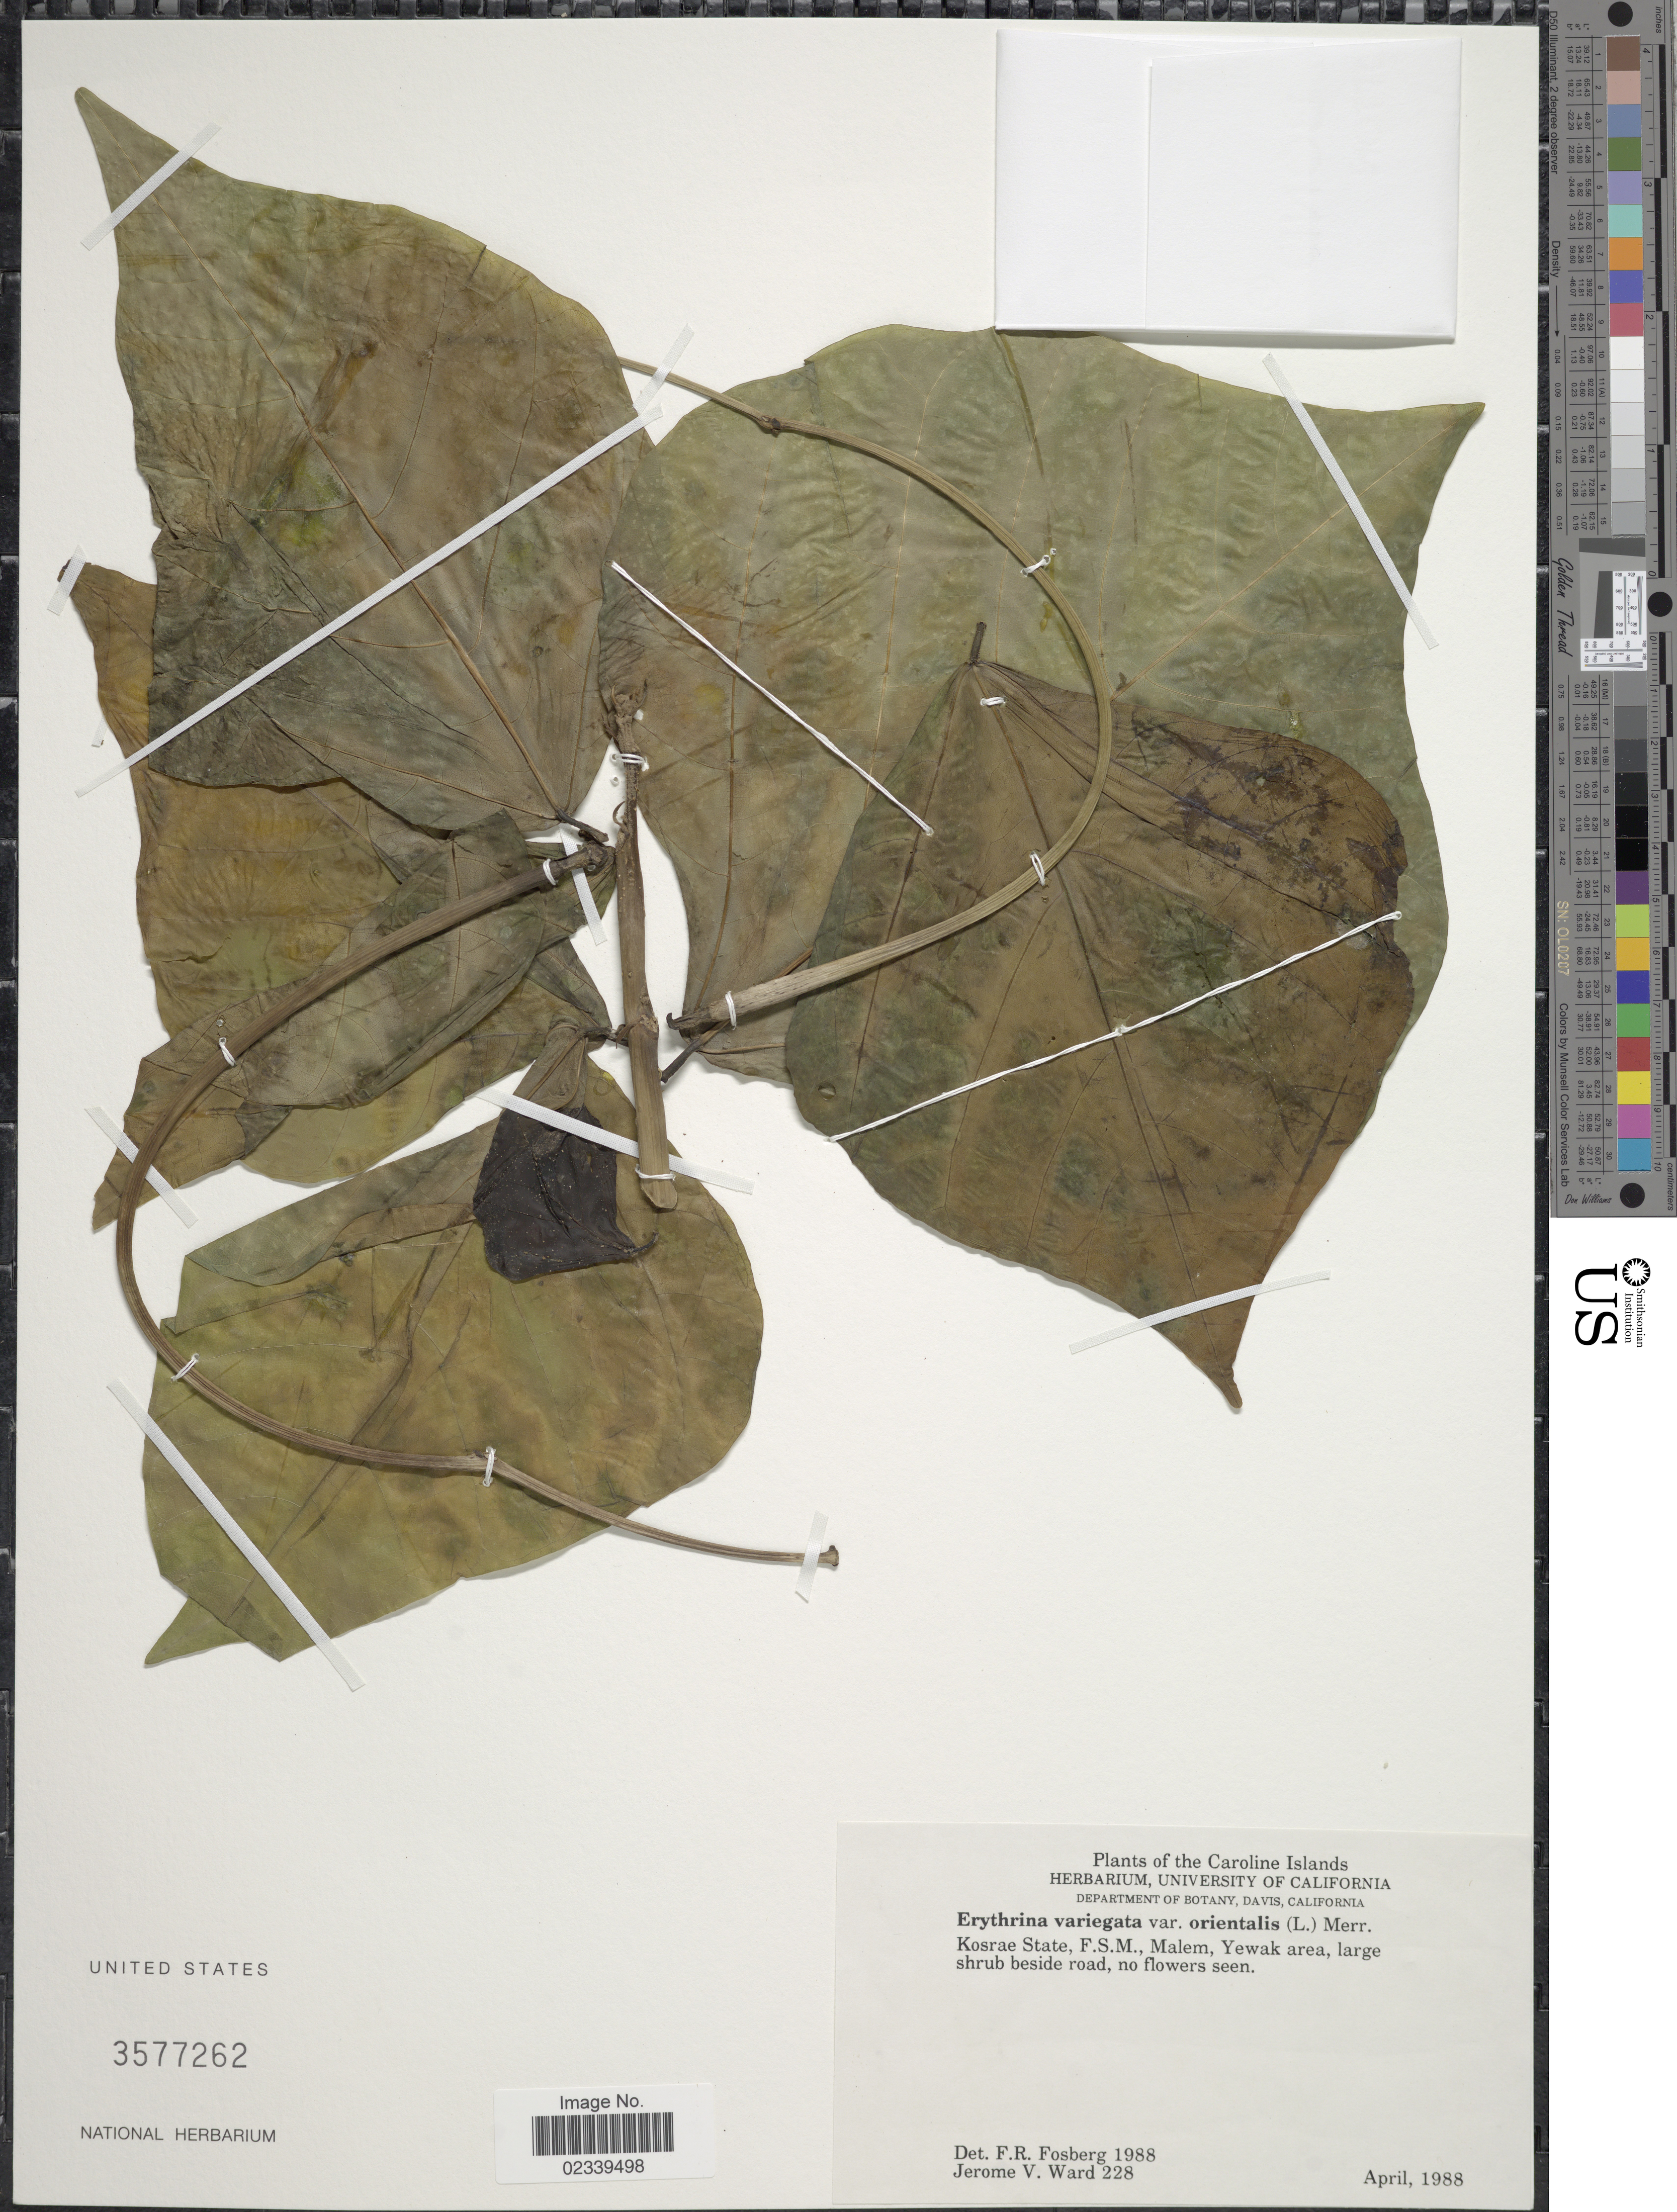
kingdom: Plantae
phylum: Tracheophyta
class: Magnoliopsida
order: Fabales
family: Fabaceae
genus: Erythrina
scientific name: Erythrina variegata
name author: L.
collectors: J. V. Ward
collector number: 228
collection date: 1988-04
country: Micronesia, Federated States of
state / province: Kosrae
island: Kosrae [Kusaie]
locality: The Caroline Islands, Kosrae State, F.S.M. Malem, Yewak area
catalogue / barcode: US 3577262